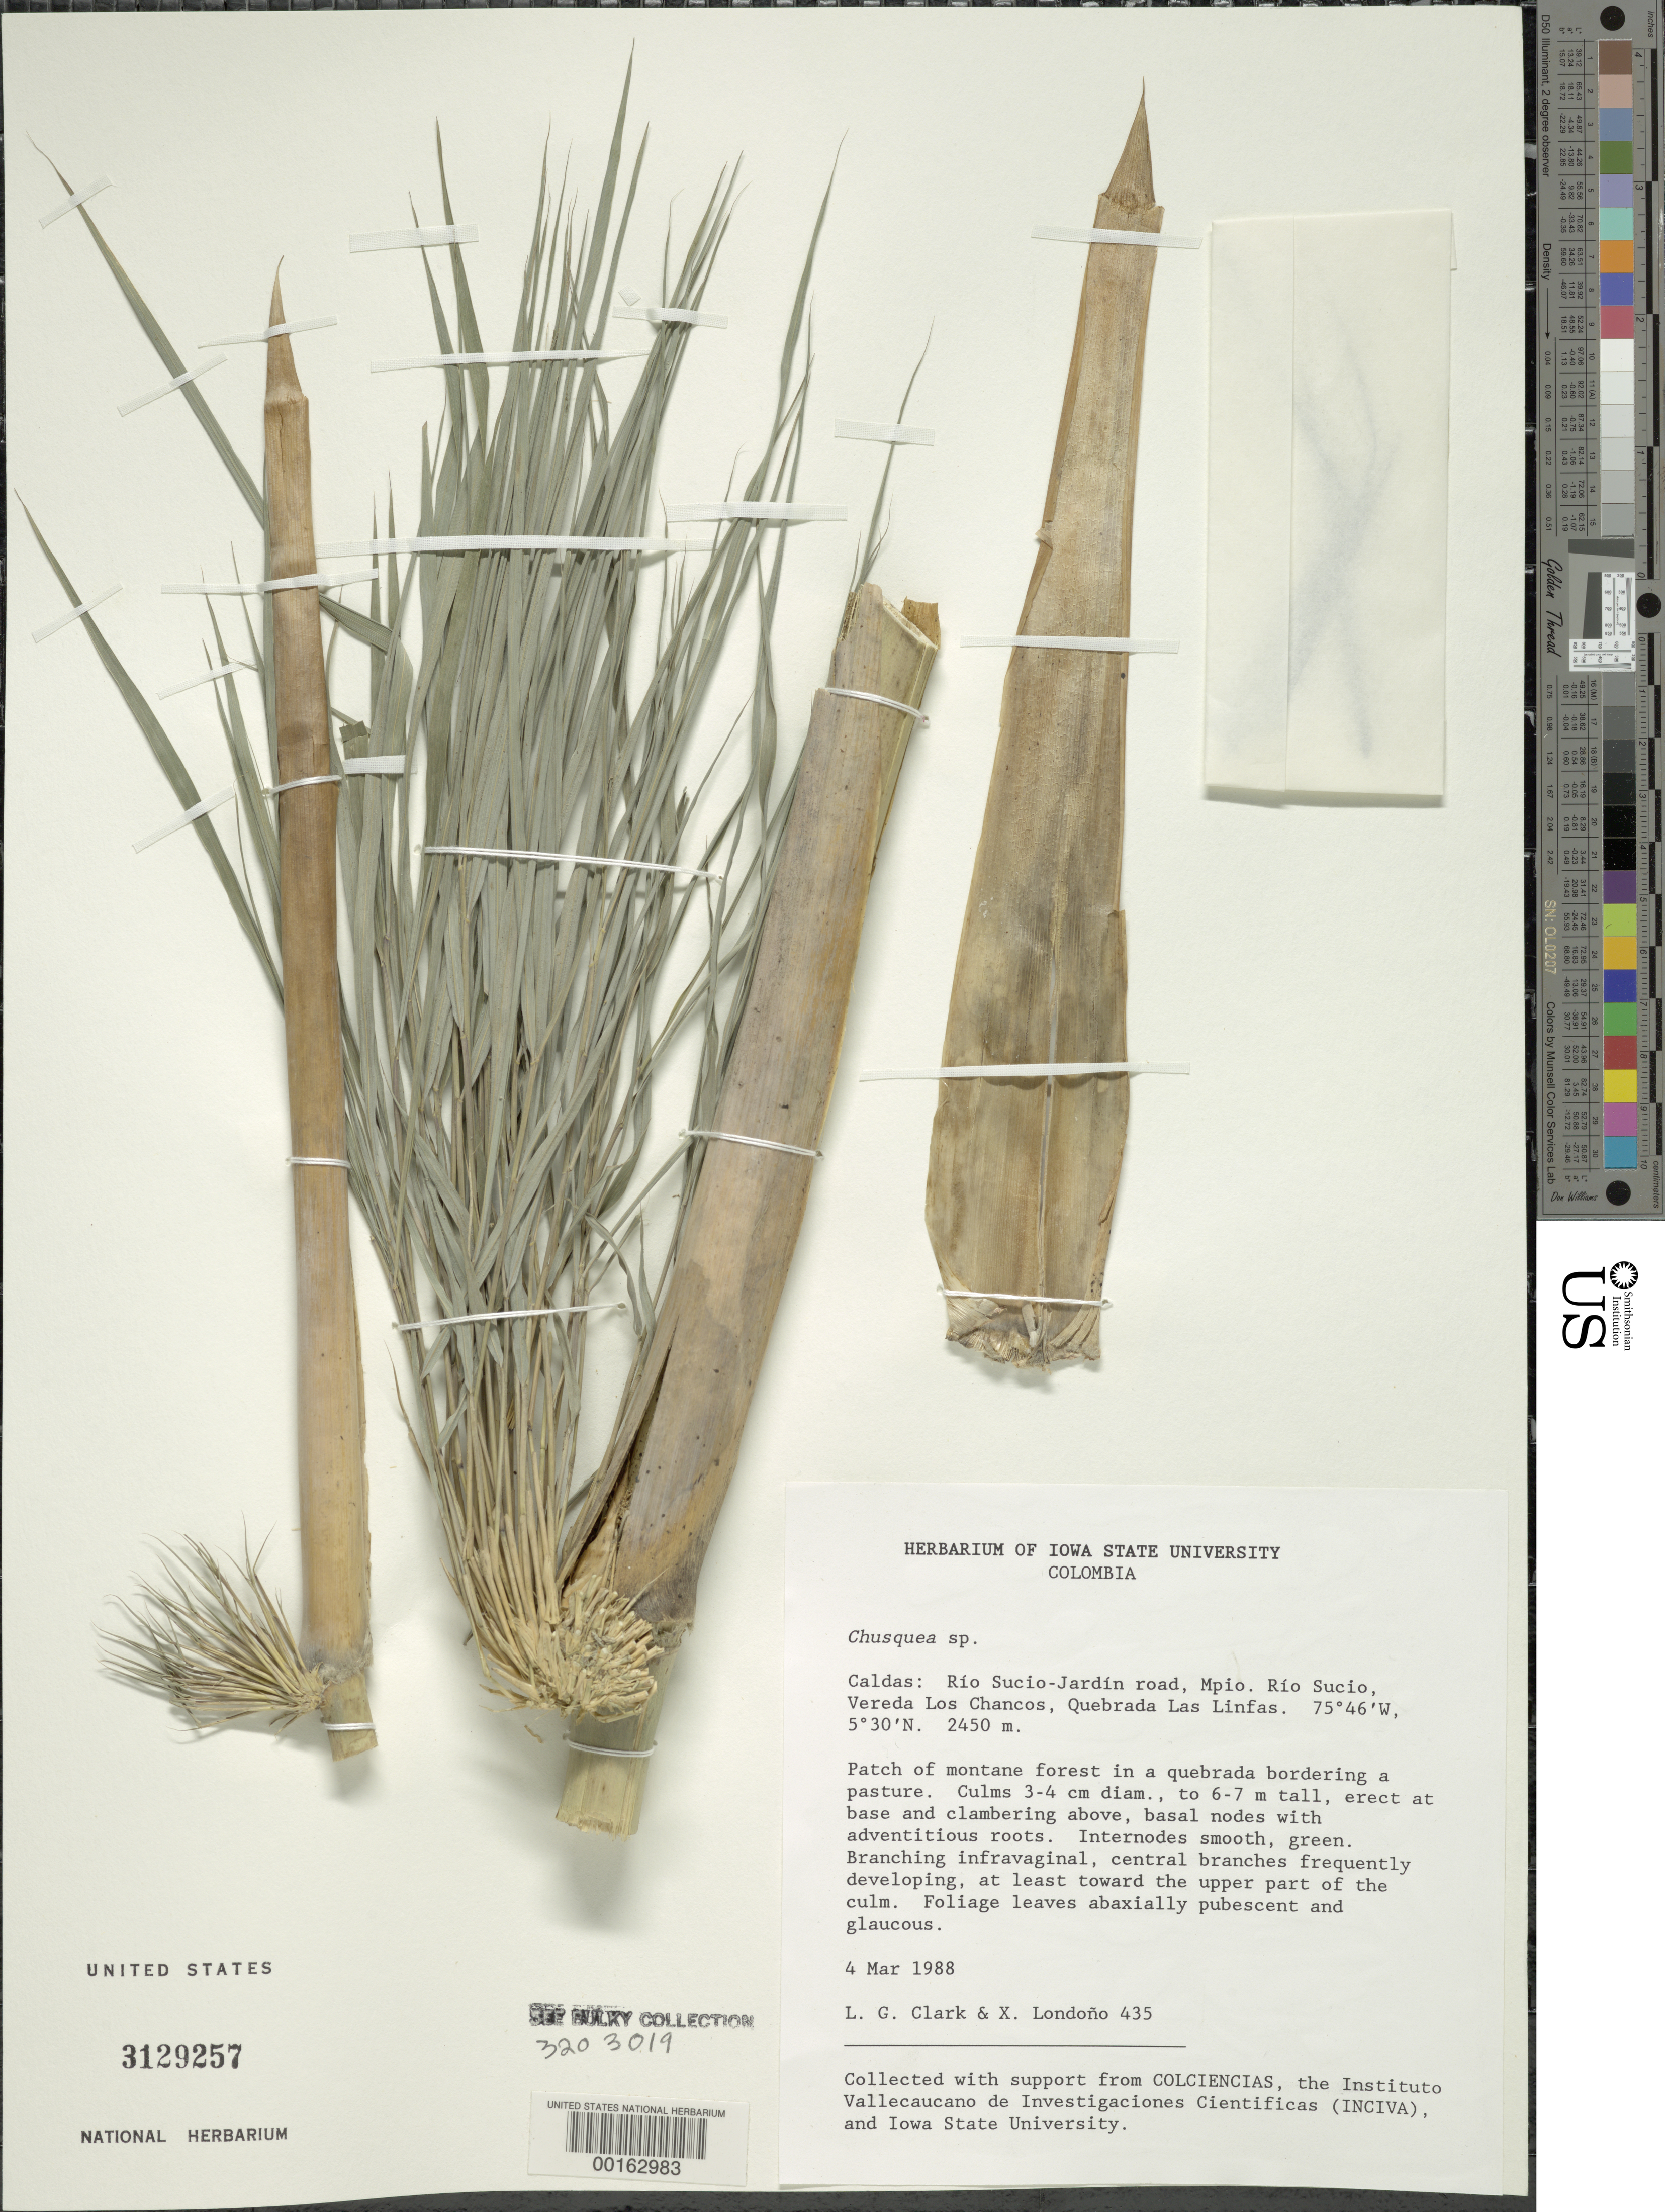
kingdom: Plantae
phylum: Tracheophyta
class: Liliopsida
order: Poales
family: Poaceae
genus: Chusquea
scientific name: Chusquea sp.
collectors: L. G. Clark & X. Londoño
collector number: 435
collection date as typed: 04 Mar 1988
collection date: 1988-03-04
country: Colombia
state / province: Caldas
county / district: Ríosucio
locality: Rio Sucio-Jardin road, Mun. Rio Sucio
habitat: Patch of montane forest in a quebrada bordering a pasture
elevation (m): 2450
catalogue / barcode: US 3129257